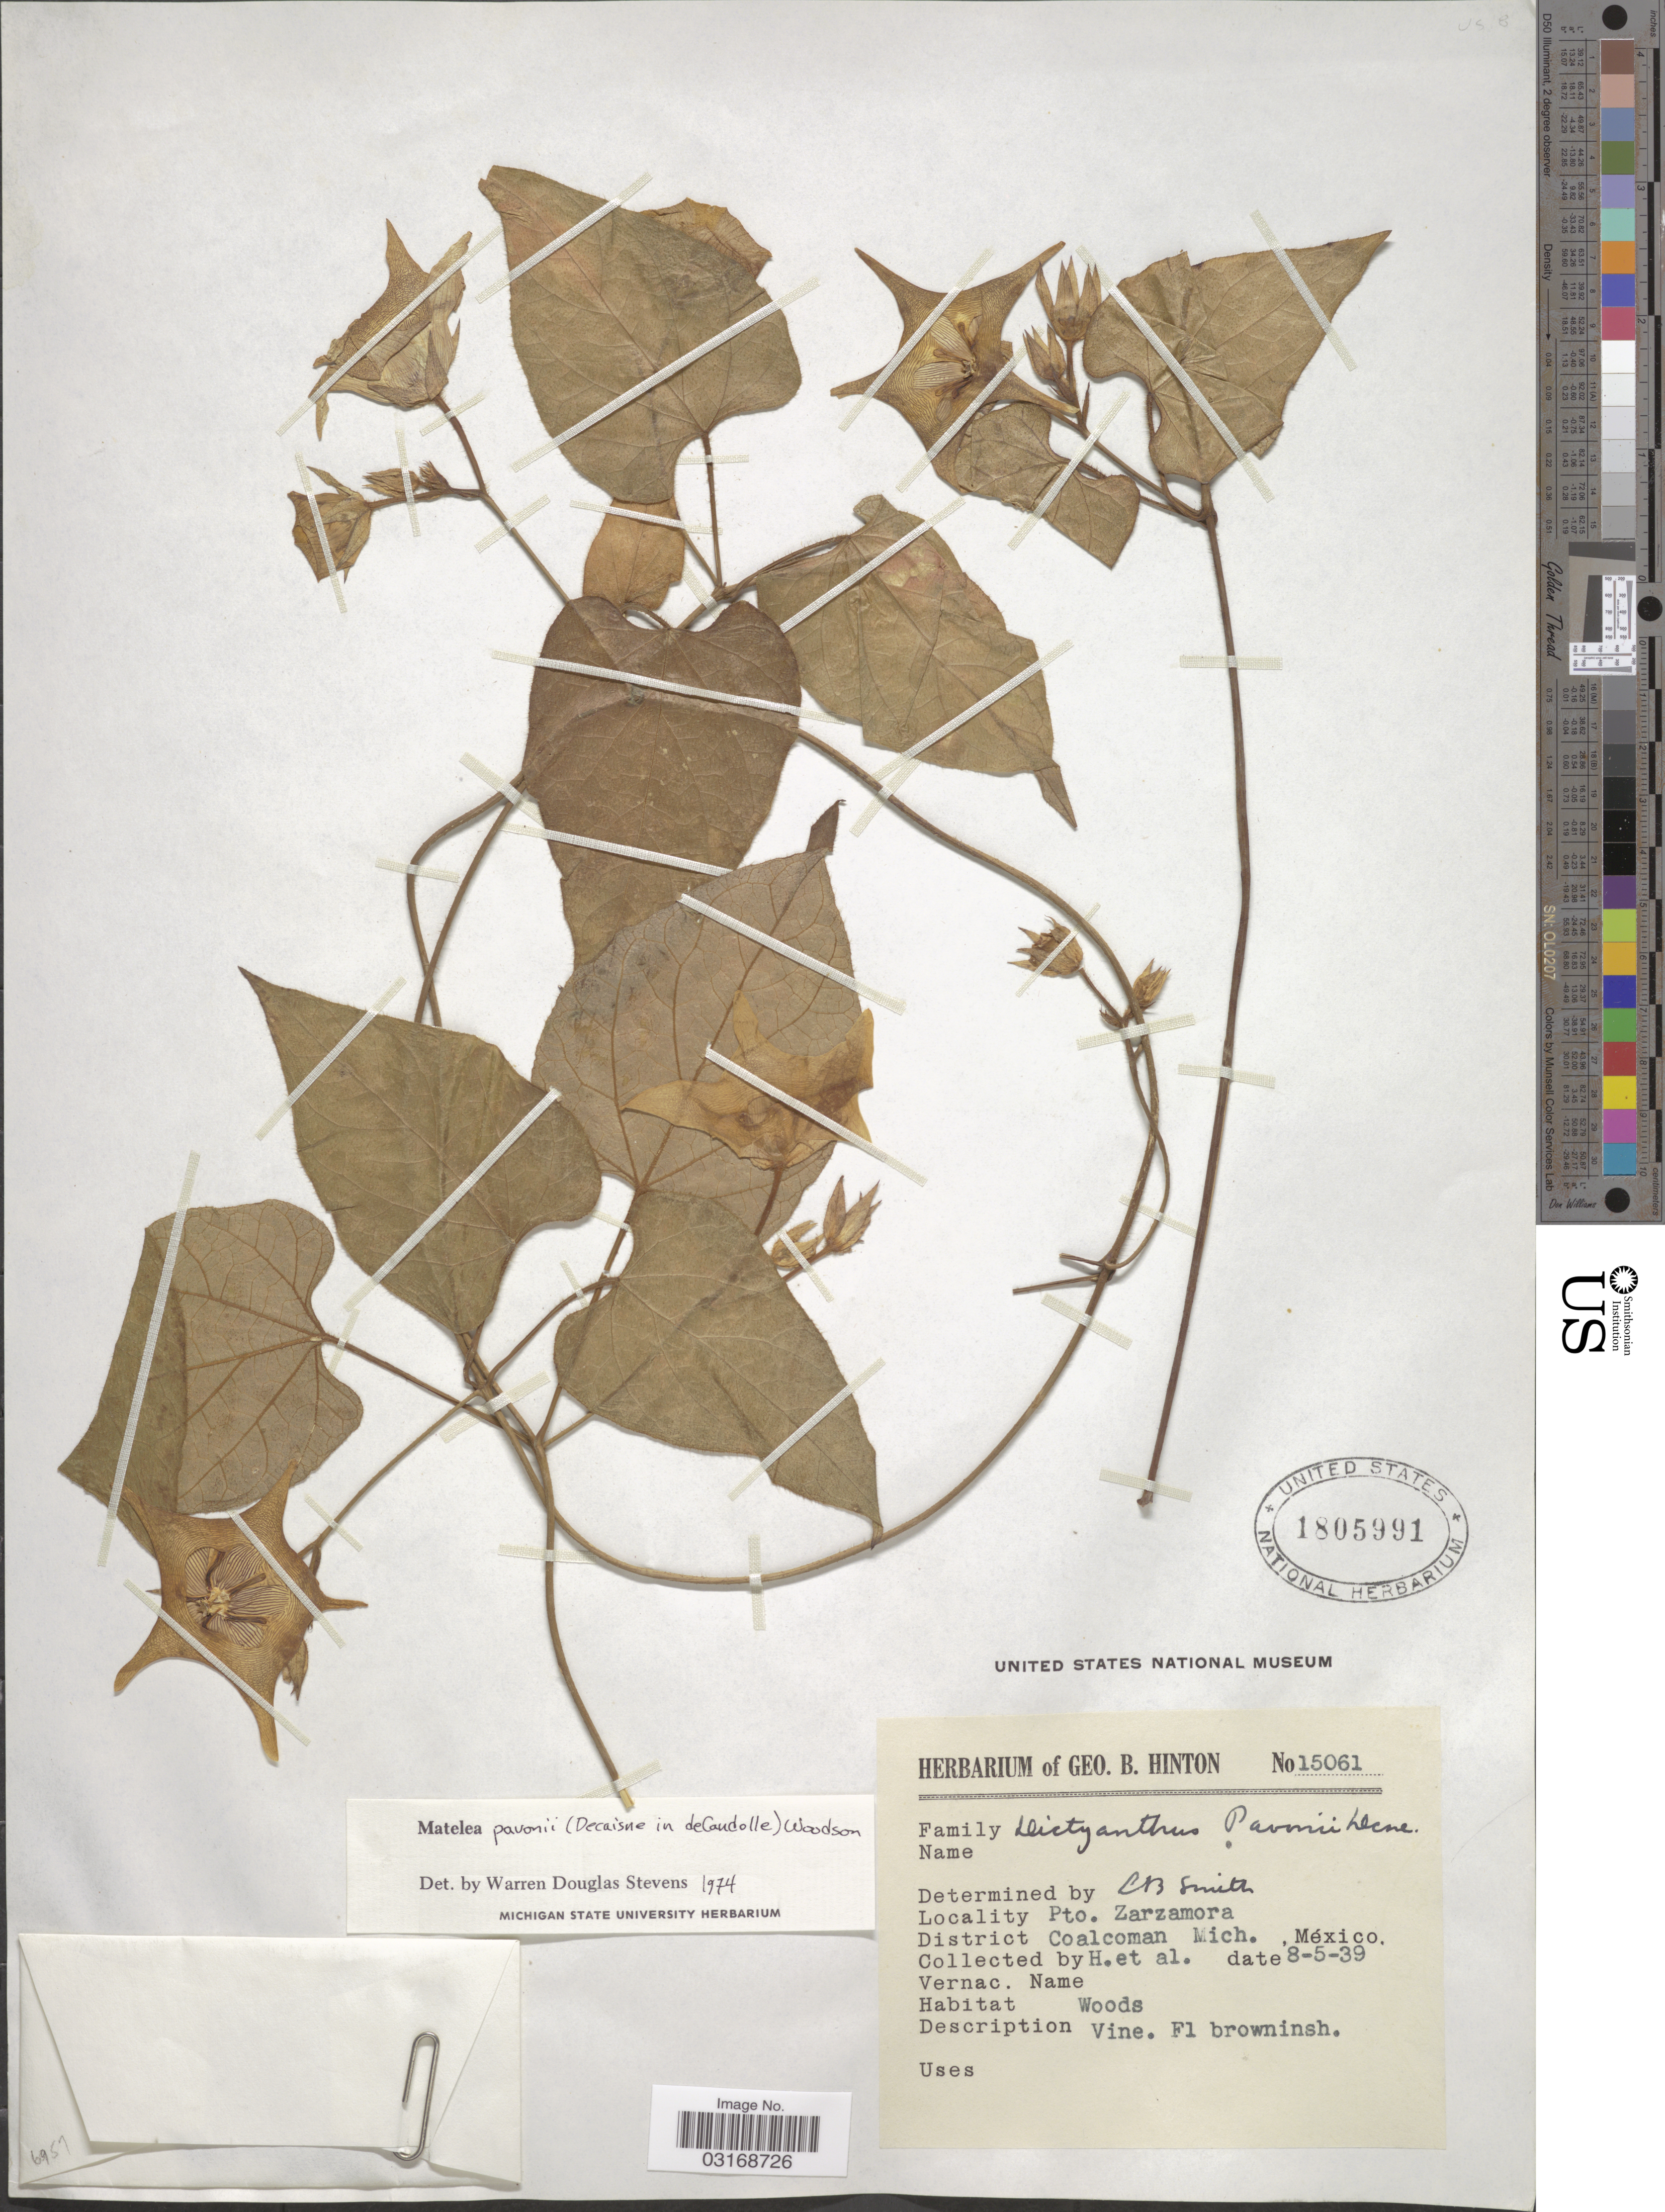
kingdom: Plantae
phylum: Tracheophyta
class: Magnoliopsida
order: Gentianales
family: Apocynaceae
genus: Matelea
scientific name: Matelea pavonii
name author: (Decne.) Woodson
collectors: G. B. Hinton & et al.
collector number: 15061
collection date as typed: Transcribed d/m/y: 8/5/39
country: Mexico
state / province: Michoacán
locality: Pto. Zarzamora. District Coalcoman Mich.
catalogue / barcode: US 1805991